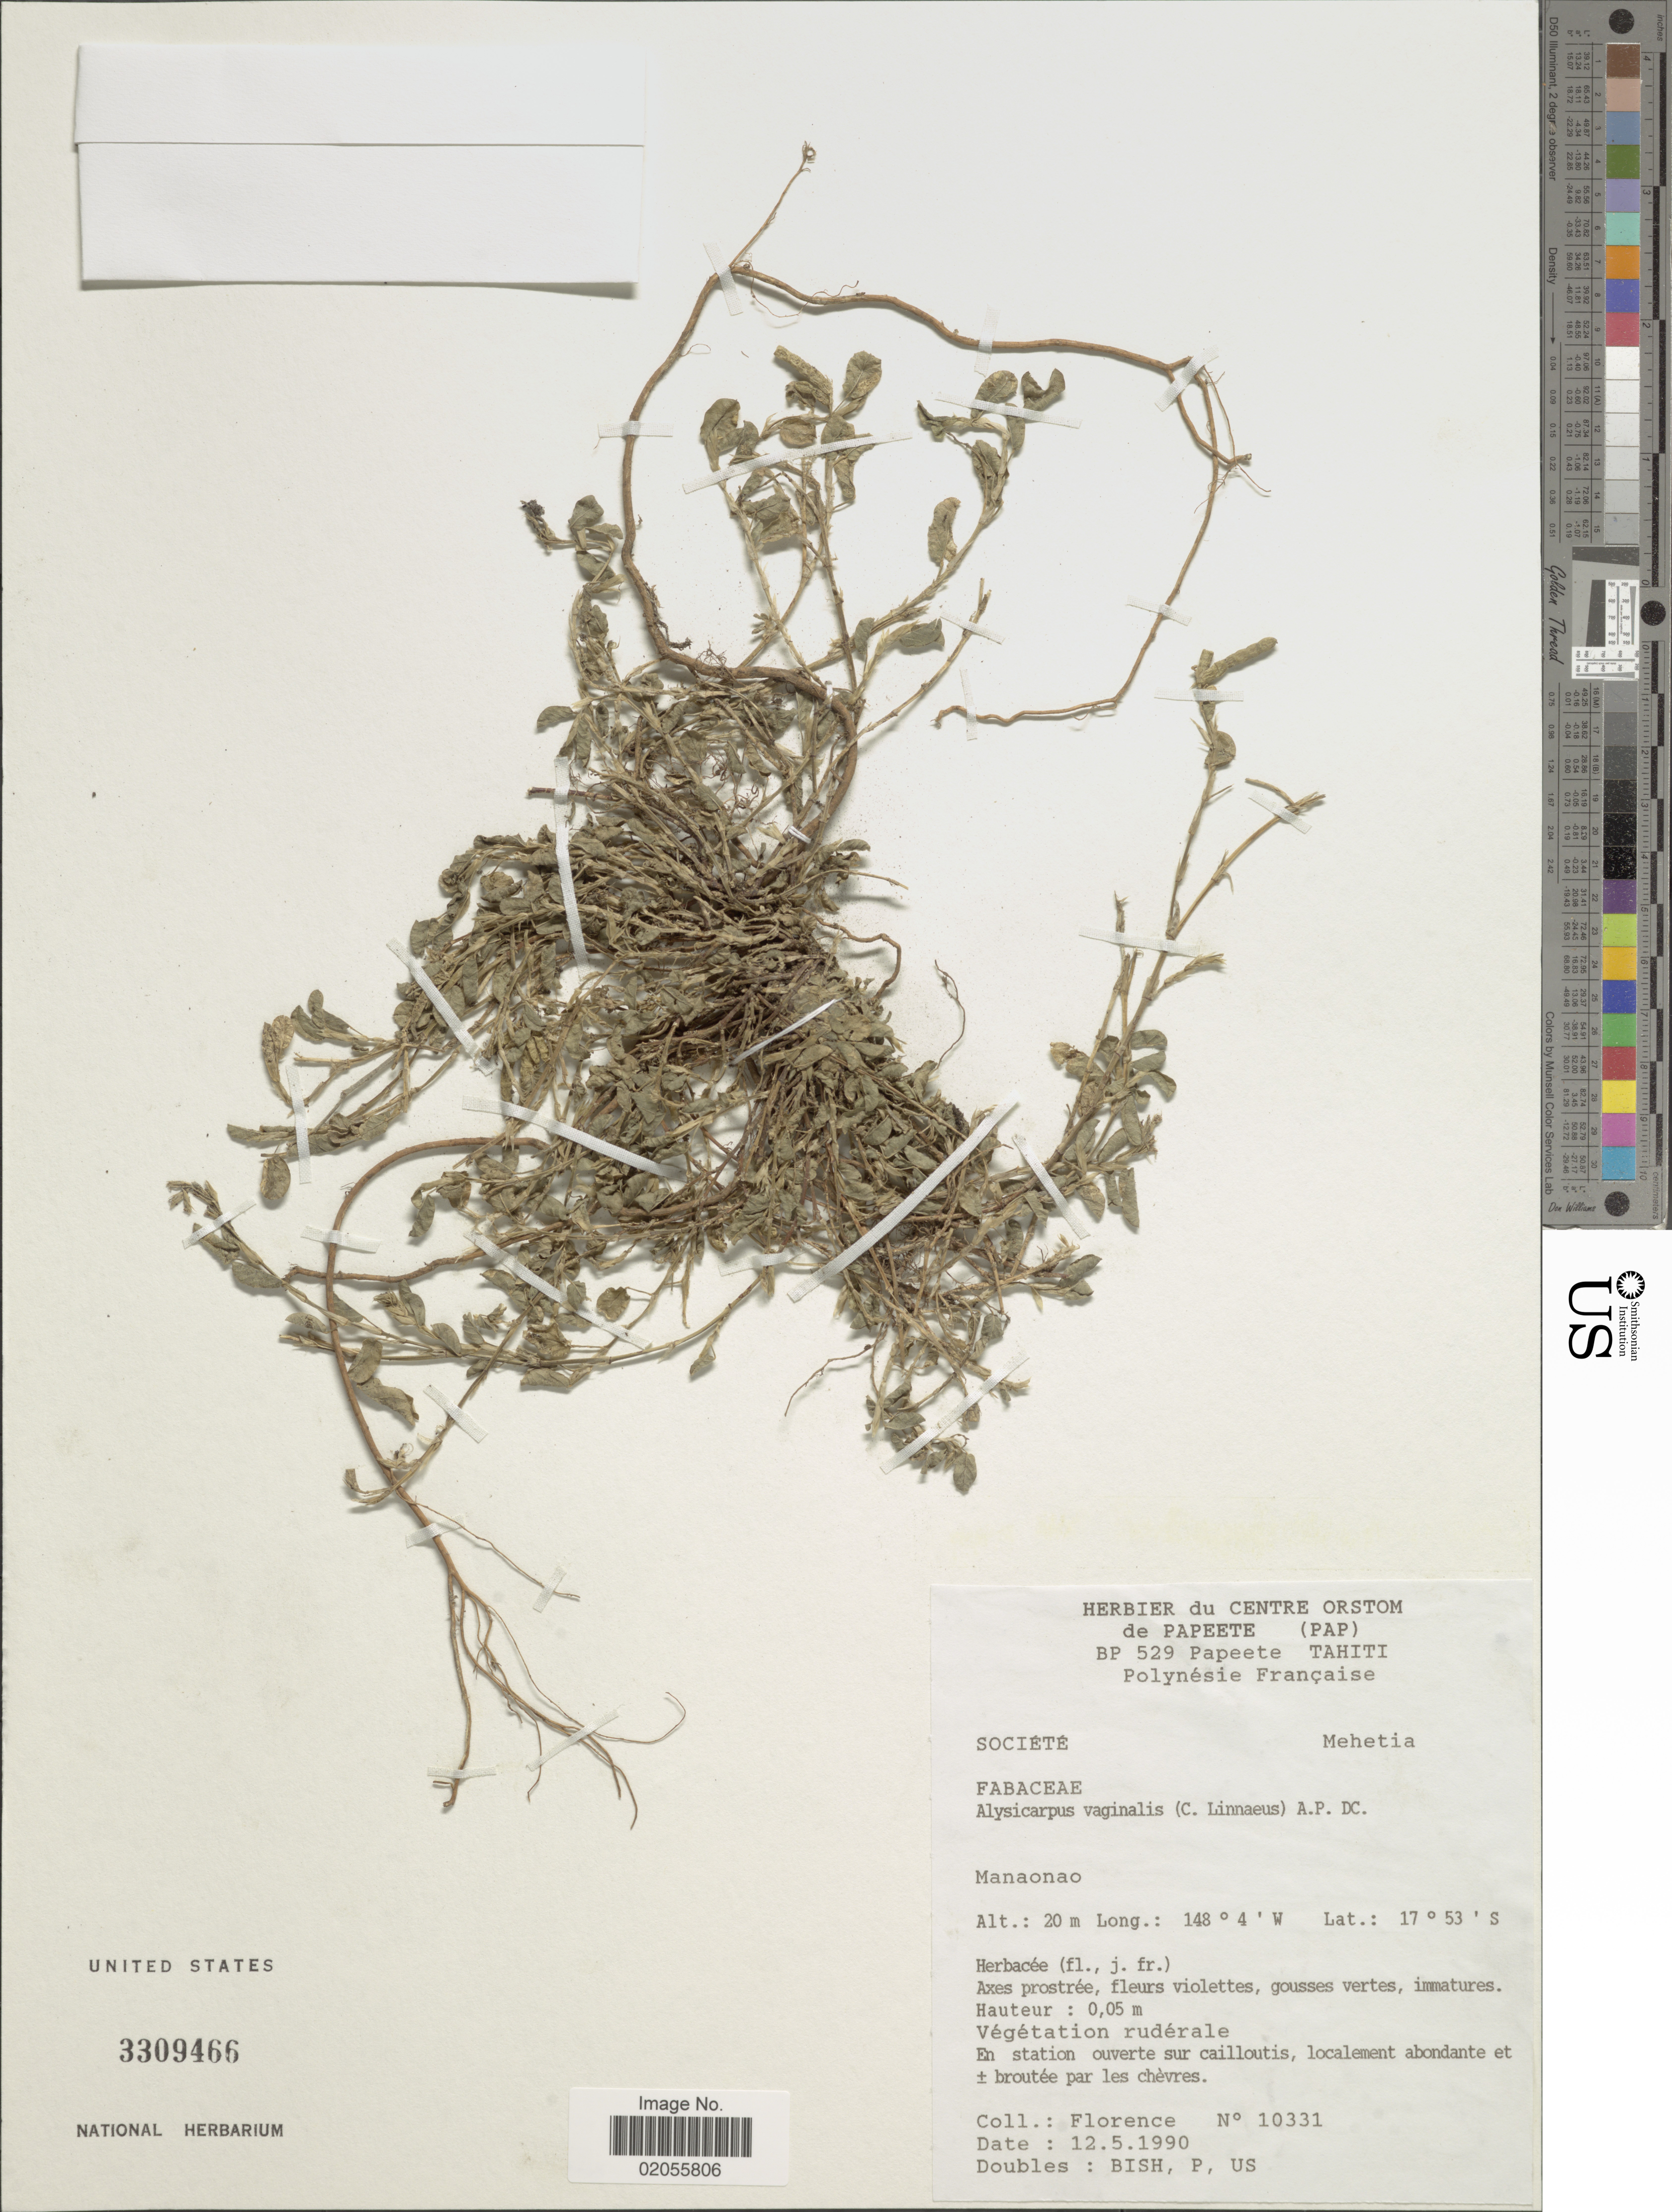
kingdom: Plantae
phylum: Tracheophyta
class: Magnoliopsida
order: Fabales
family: Fabaceae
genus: Alysicarpus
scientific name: Alysicarpus vaginalis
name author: (L.) DC.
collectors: -. Florence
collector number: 10331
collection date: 1990-05-12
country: French Polynesia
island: Mehetia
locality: Manaonao. Mehetia.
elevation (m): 20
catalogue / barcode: US 3309466